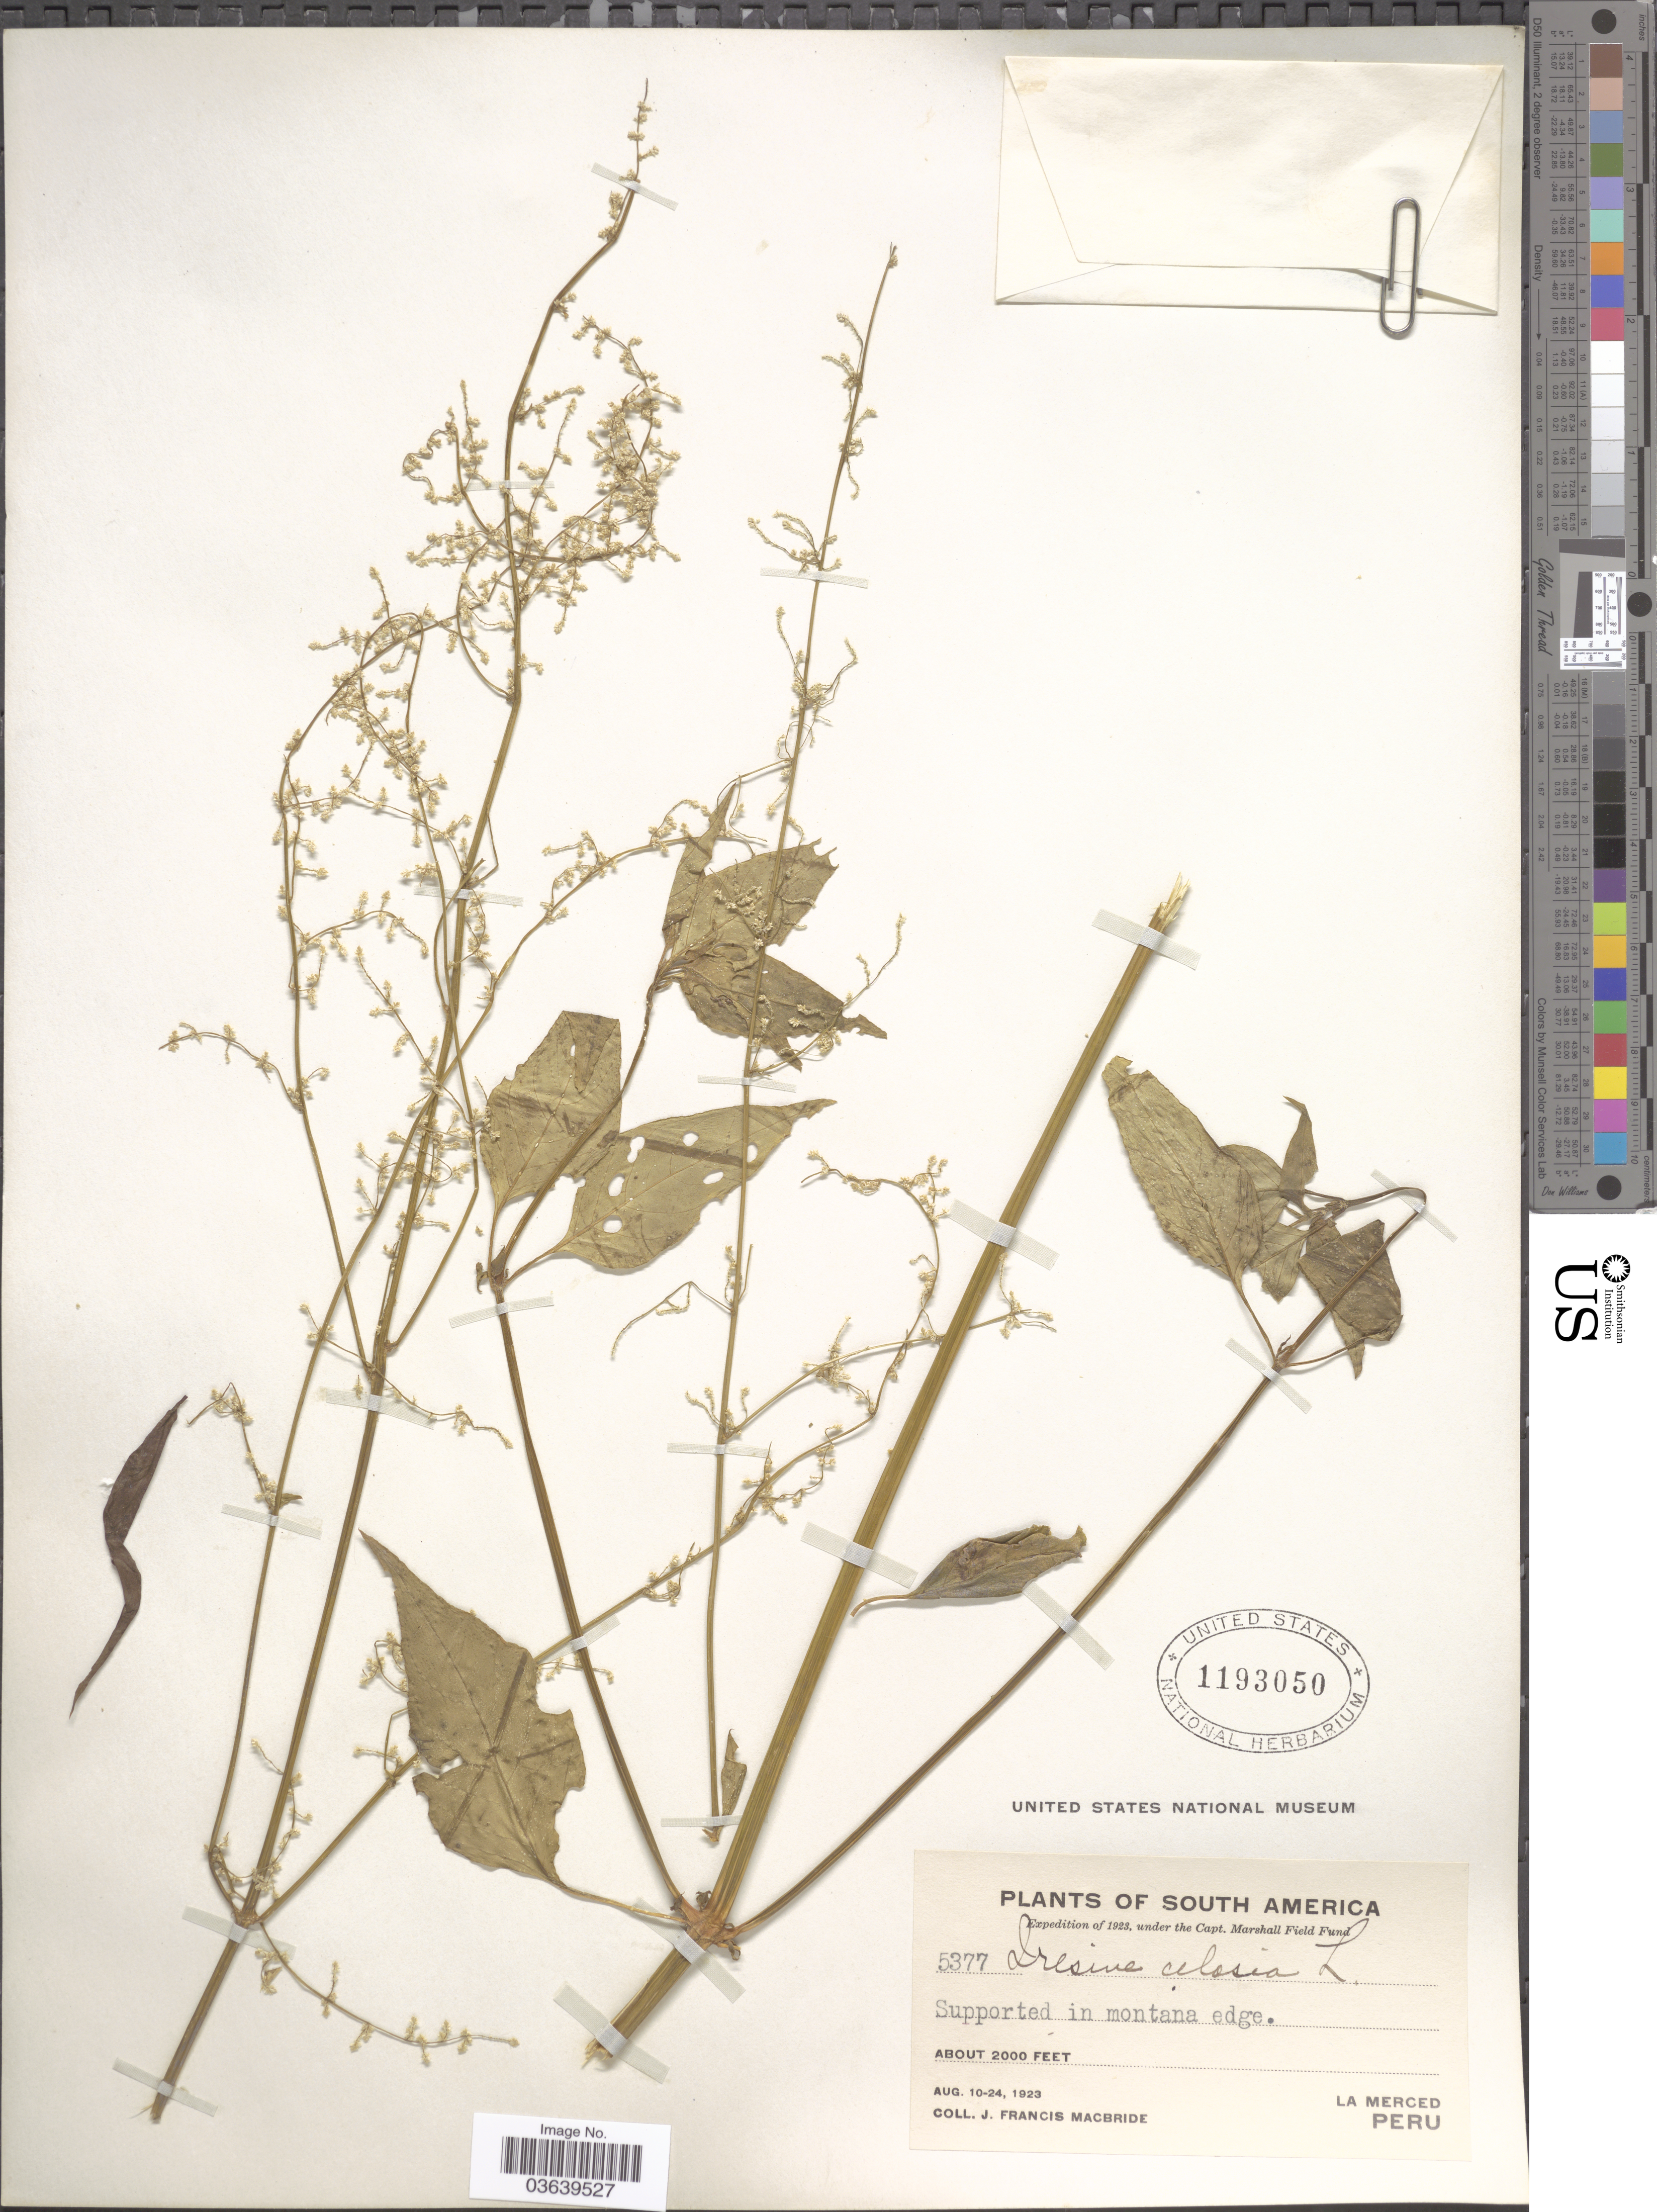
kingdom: Plantae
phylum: Tracheophyta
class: Magnoliopsida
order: Caryophyllales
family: Amaranthaceae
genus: Iresine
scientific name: Iresine celosia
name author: L.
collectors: J. F. Macbride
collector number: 5377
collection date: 1923-08-10/1923-08-24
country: Peru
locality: La Merced.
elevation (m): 610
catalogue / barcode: US 1193050